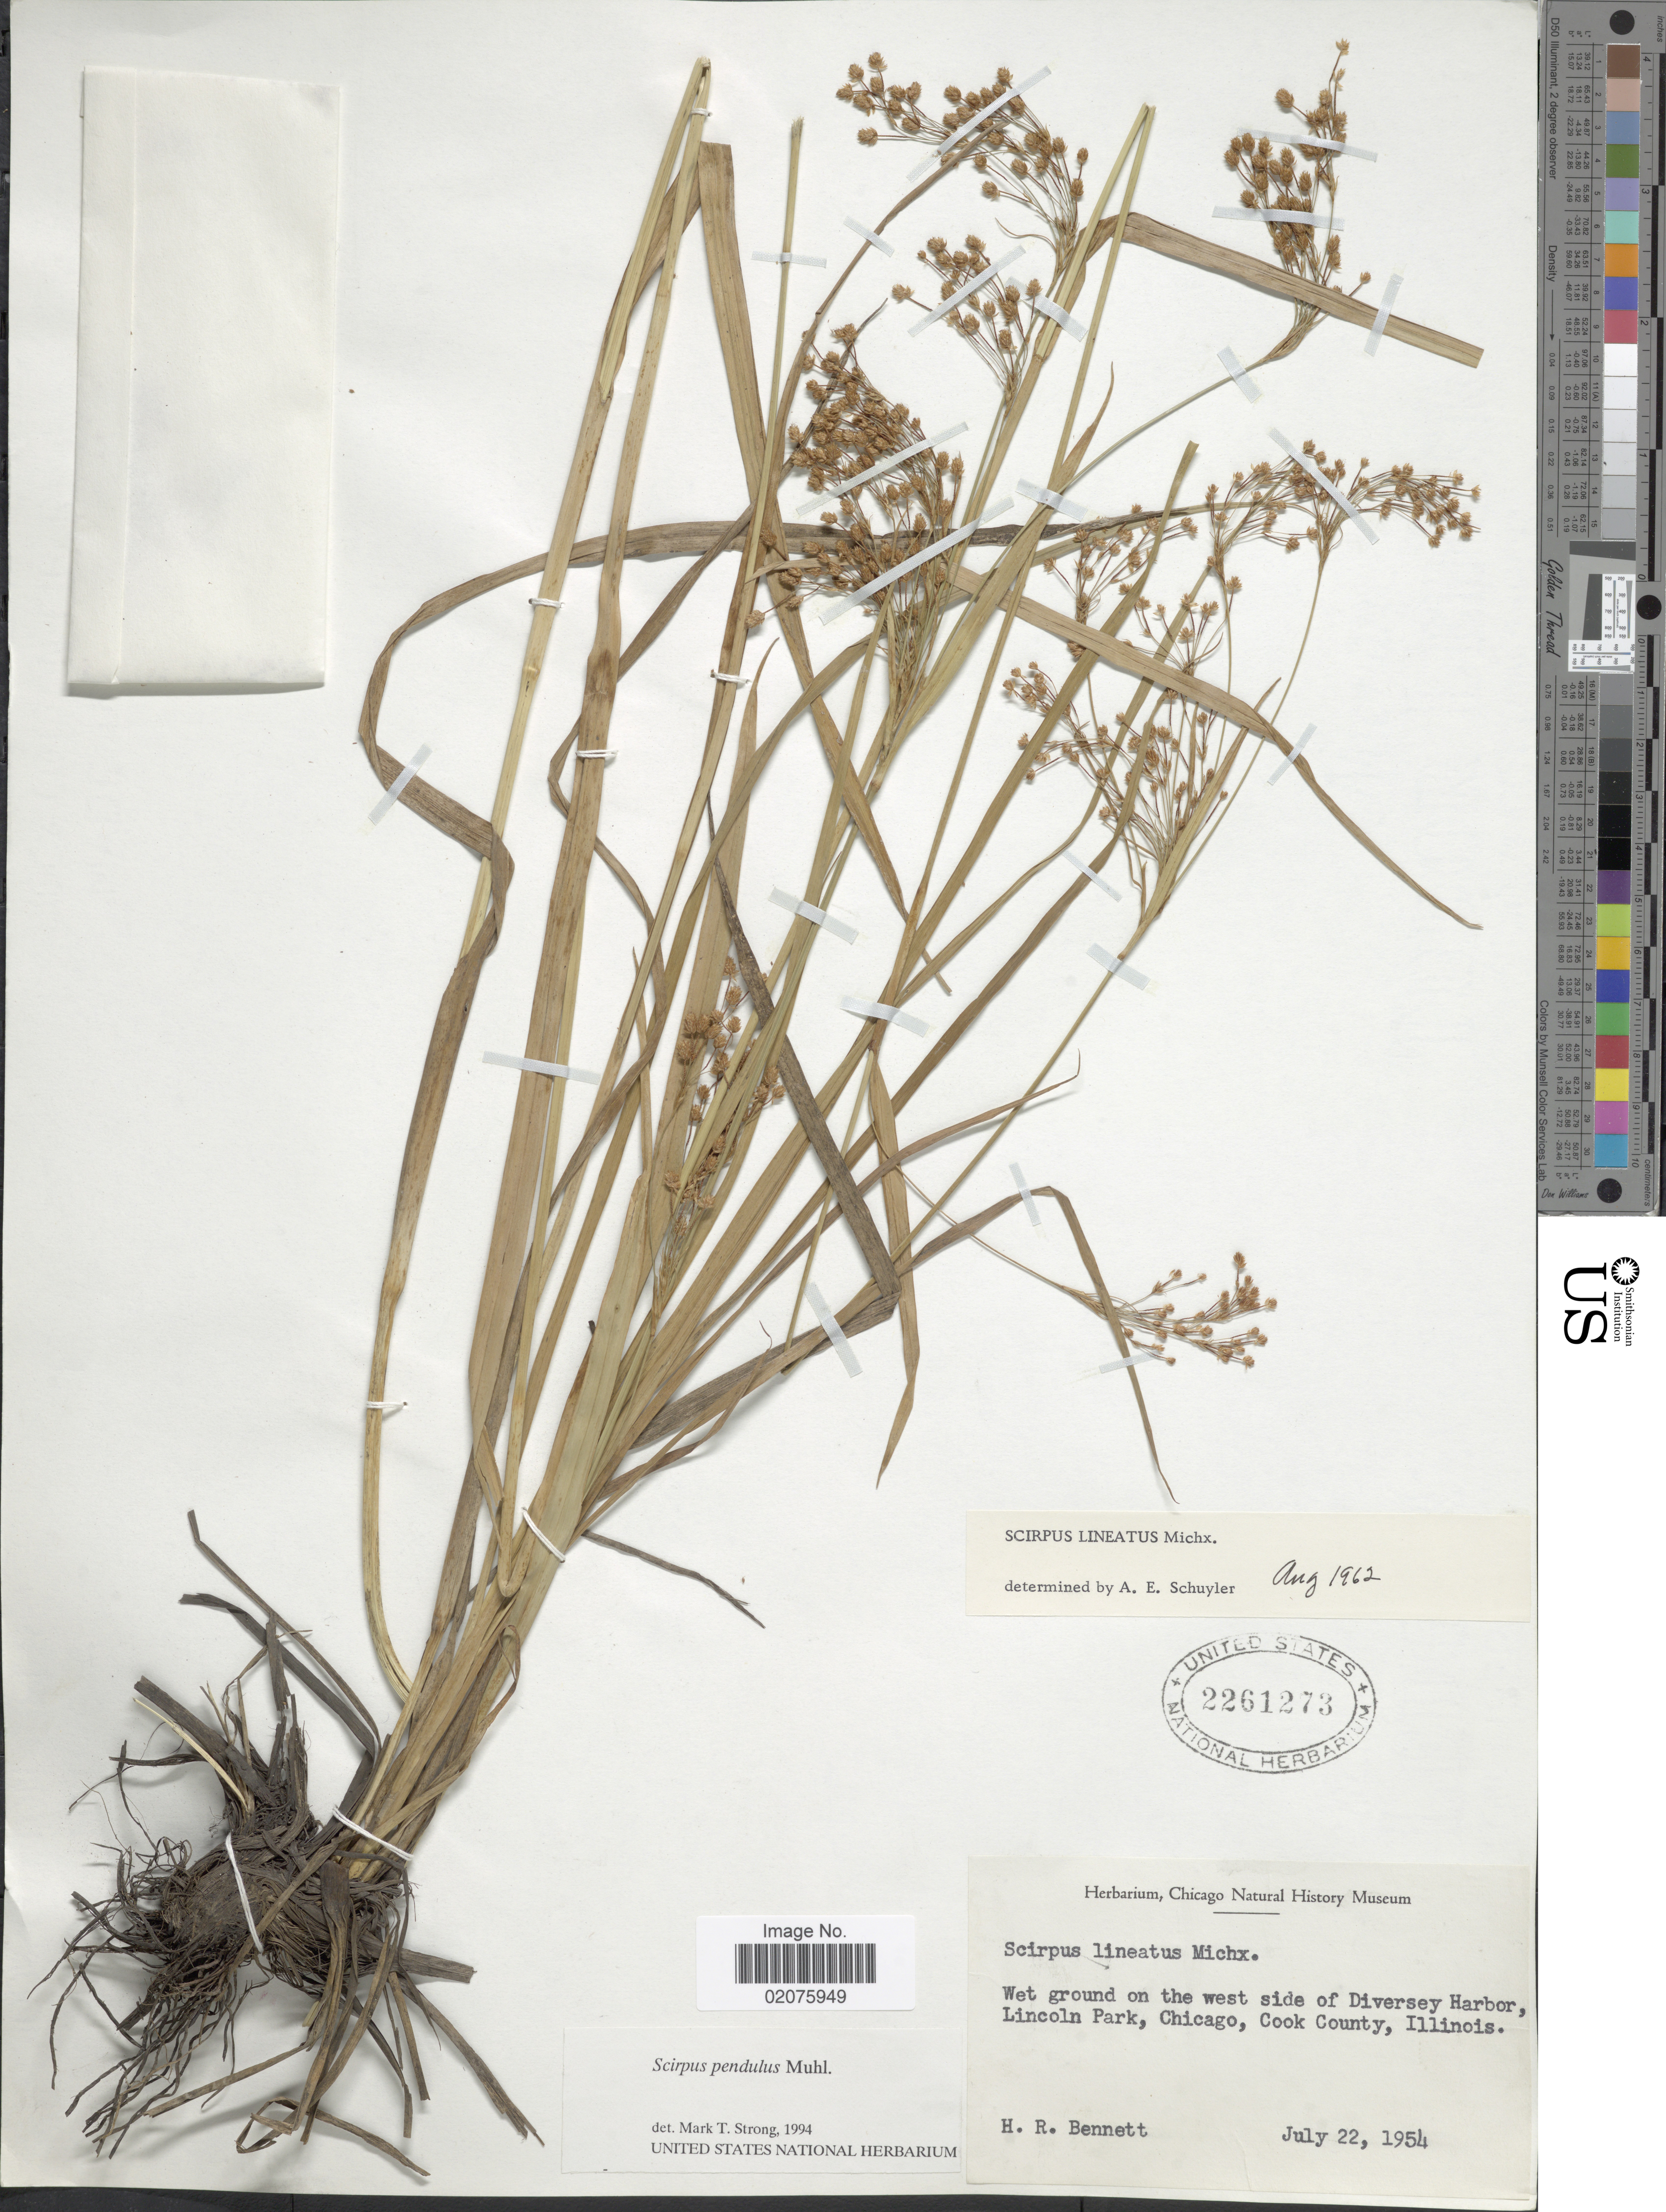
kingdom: Plantae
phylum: Tracheophyta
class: Liliopsida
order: Poales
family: Cyperaceae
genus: Scirpus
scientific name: Scirpus pendulus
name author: Muhl.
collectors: H. R. Bennett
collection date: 1954-07-22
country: United States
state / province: Illinois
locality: On the west side of Diversey harbor, Lincoln Park, Chicago, Cook County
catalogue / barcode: US 2261273